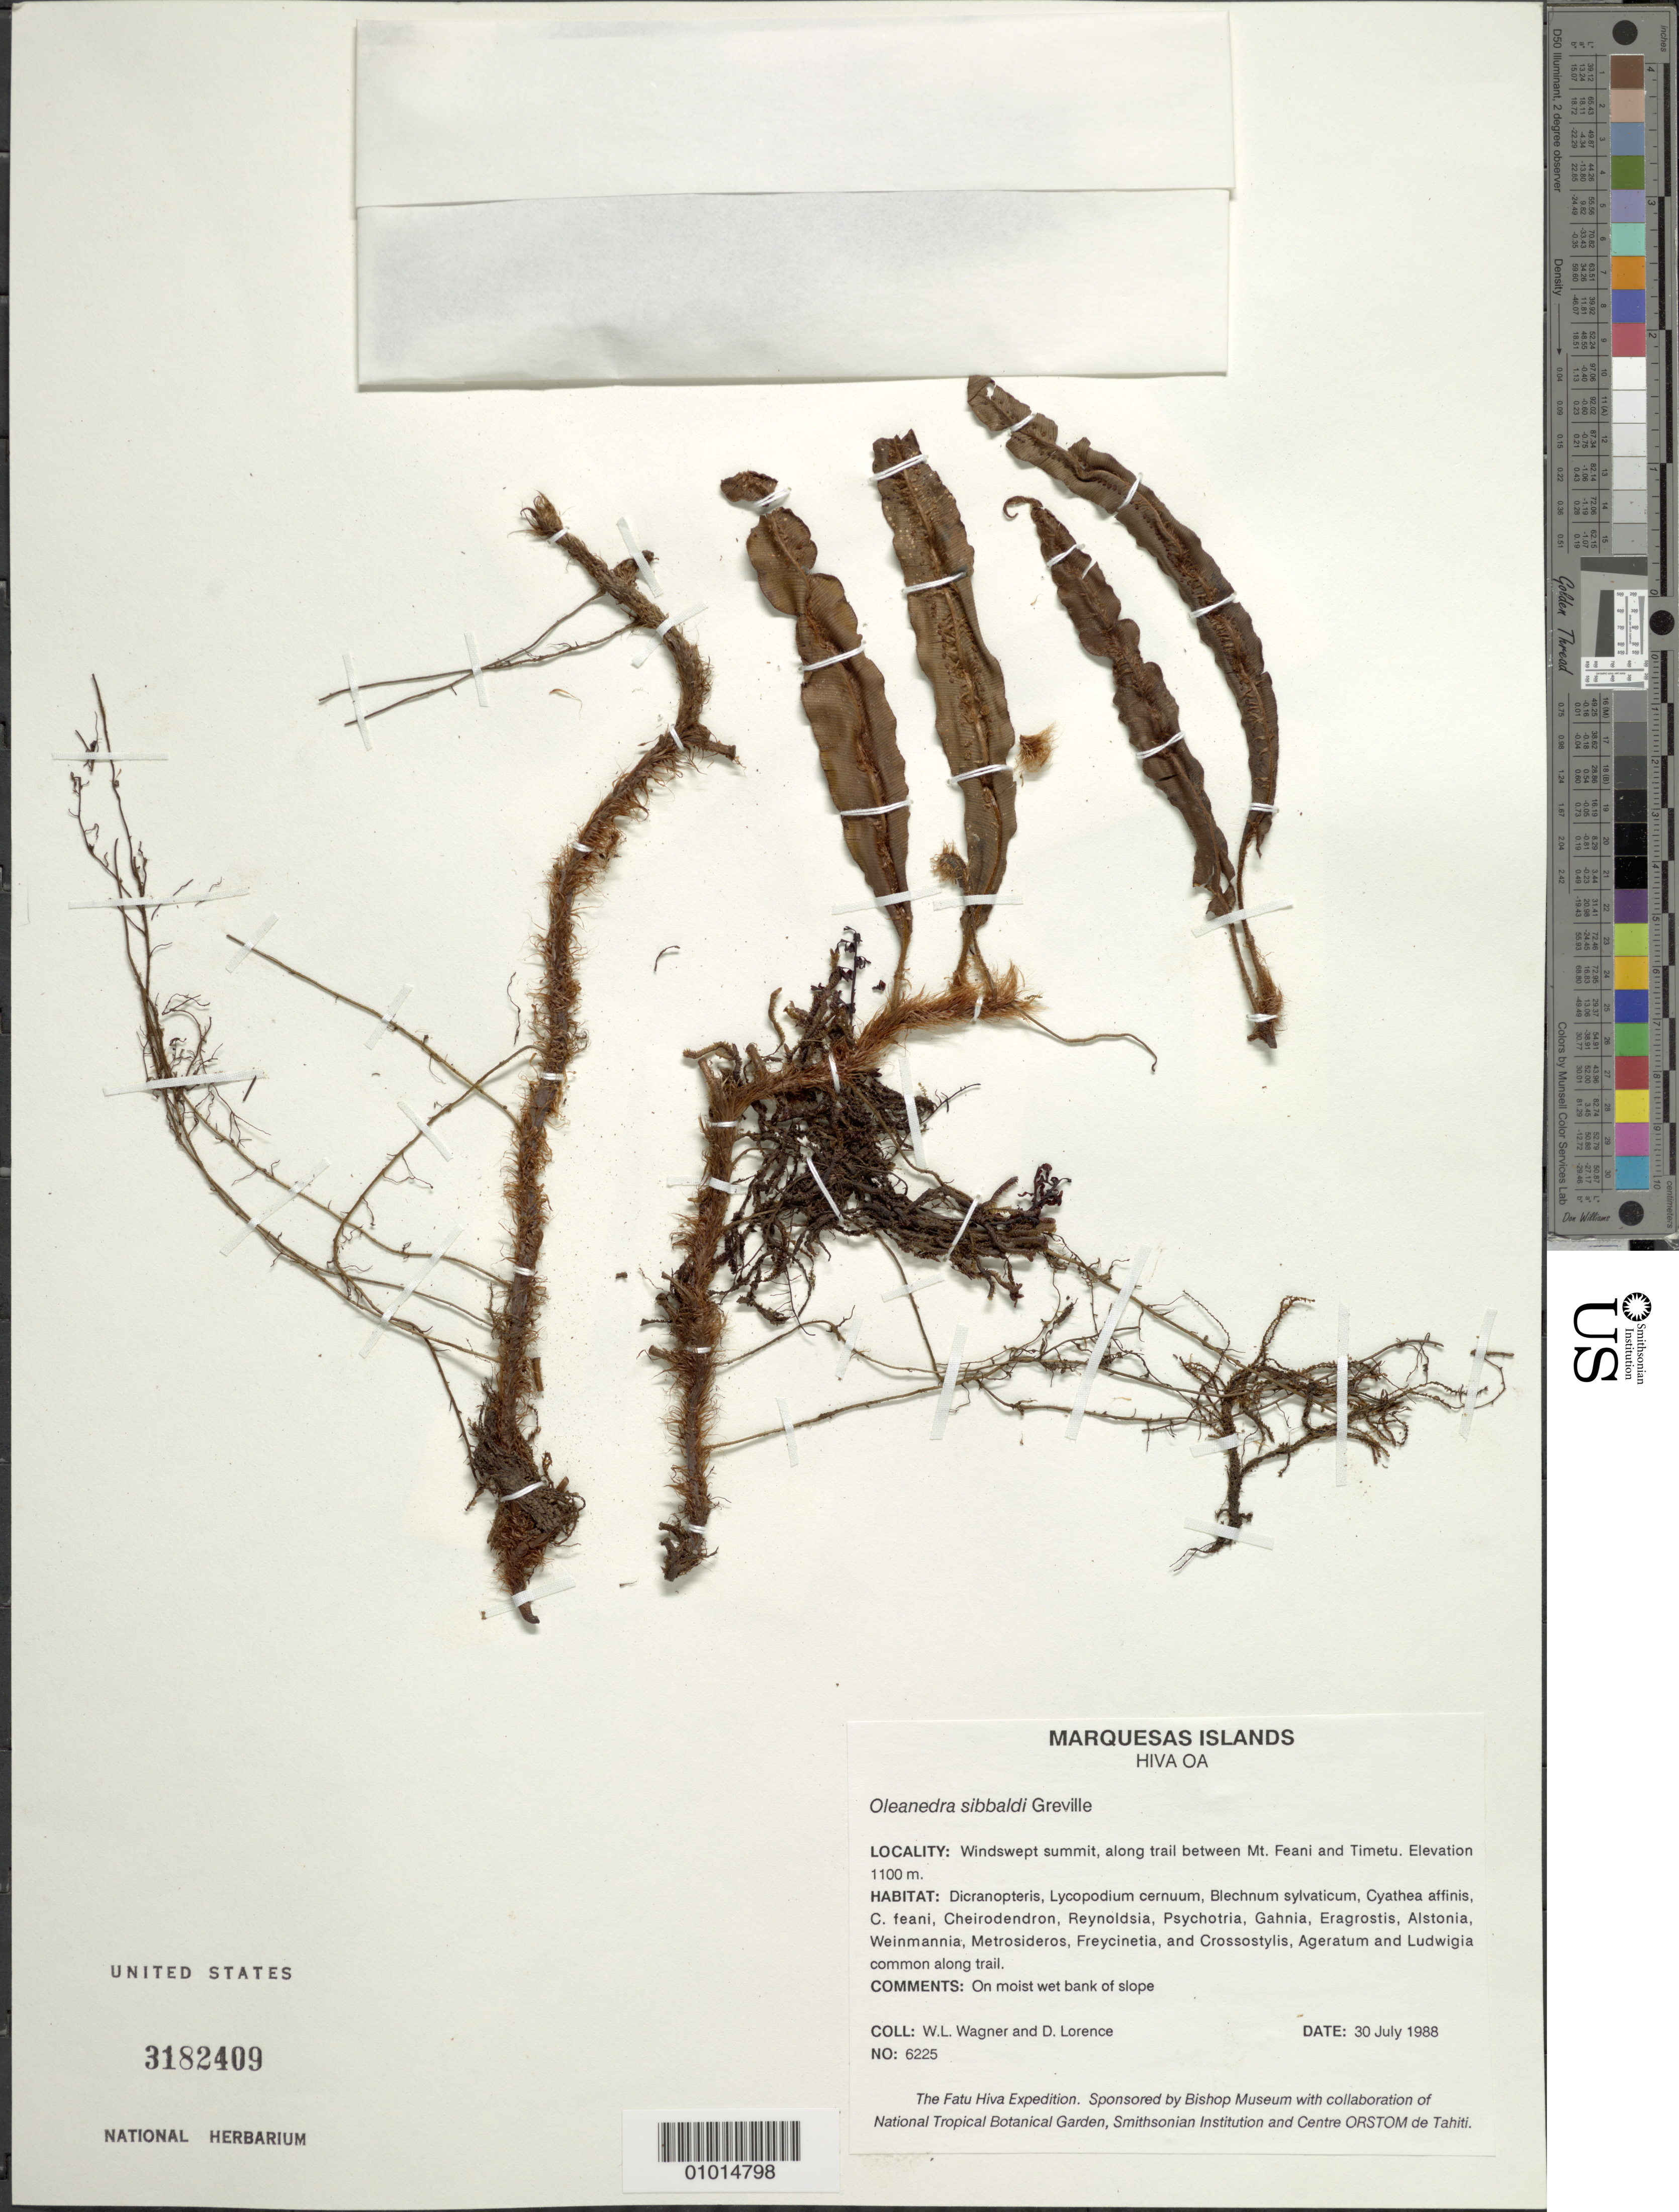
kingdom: Plantae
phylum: Tracheophyta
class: Polypodiopsida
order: Polypodiales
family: Oleandraceae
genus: Oleandra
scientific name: Oleandra sibbaldii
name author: Grev.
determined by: Florence, J.; Wagner, W. L.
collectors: W. L. Wagner & D. Lorence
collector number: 6225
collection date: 1988-07-30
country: French Polynesia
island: Hiva Oa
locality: Windswept summit, along trail between Mt. Feani and Timetiu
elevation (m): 1100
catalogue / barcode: US 3182409